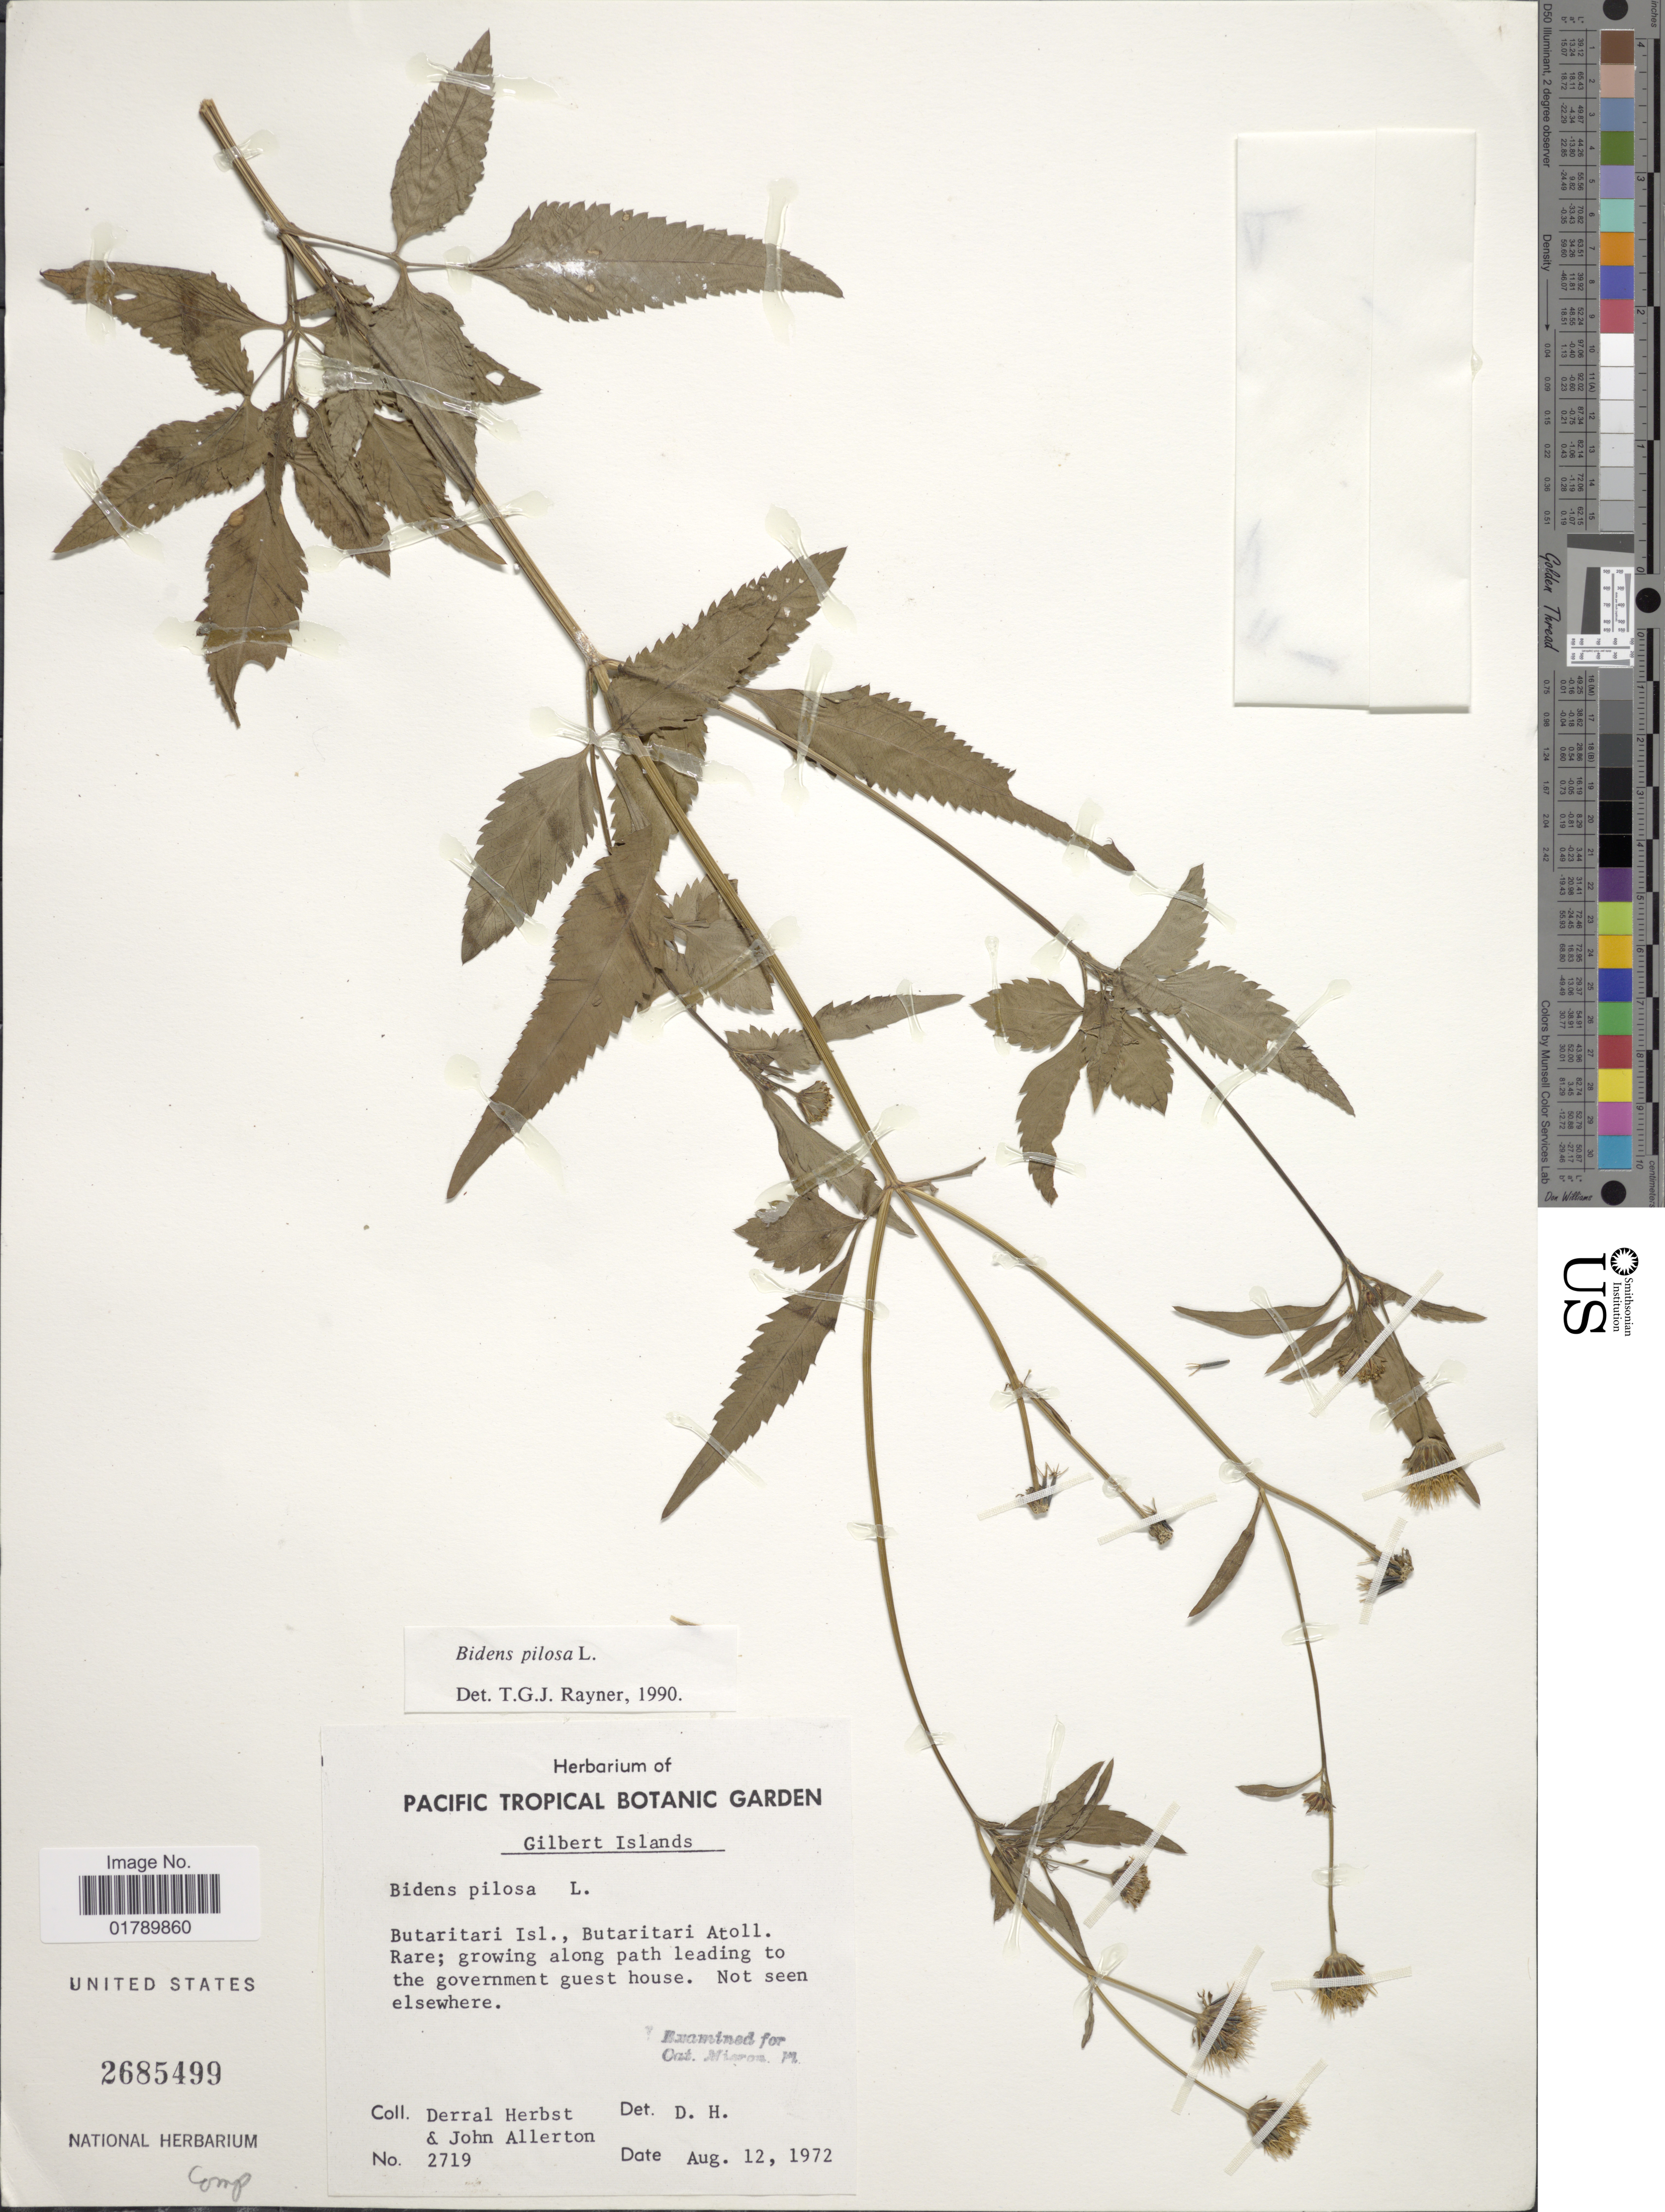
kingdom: Plantae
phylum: Tracheophyta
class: Magnoliopsida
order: Asterales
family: Asteraceae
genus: Bidens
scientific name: Bidens pilosa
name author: L.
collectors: D. Herbst & J. Allerton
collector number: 2719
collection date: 1972-08-12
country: Kiribati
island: Butaritari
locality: Gilbert Islands. Butaritari Isl., Butaritari Atoll.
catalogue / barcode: US 2685499